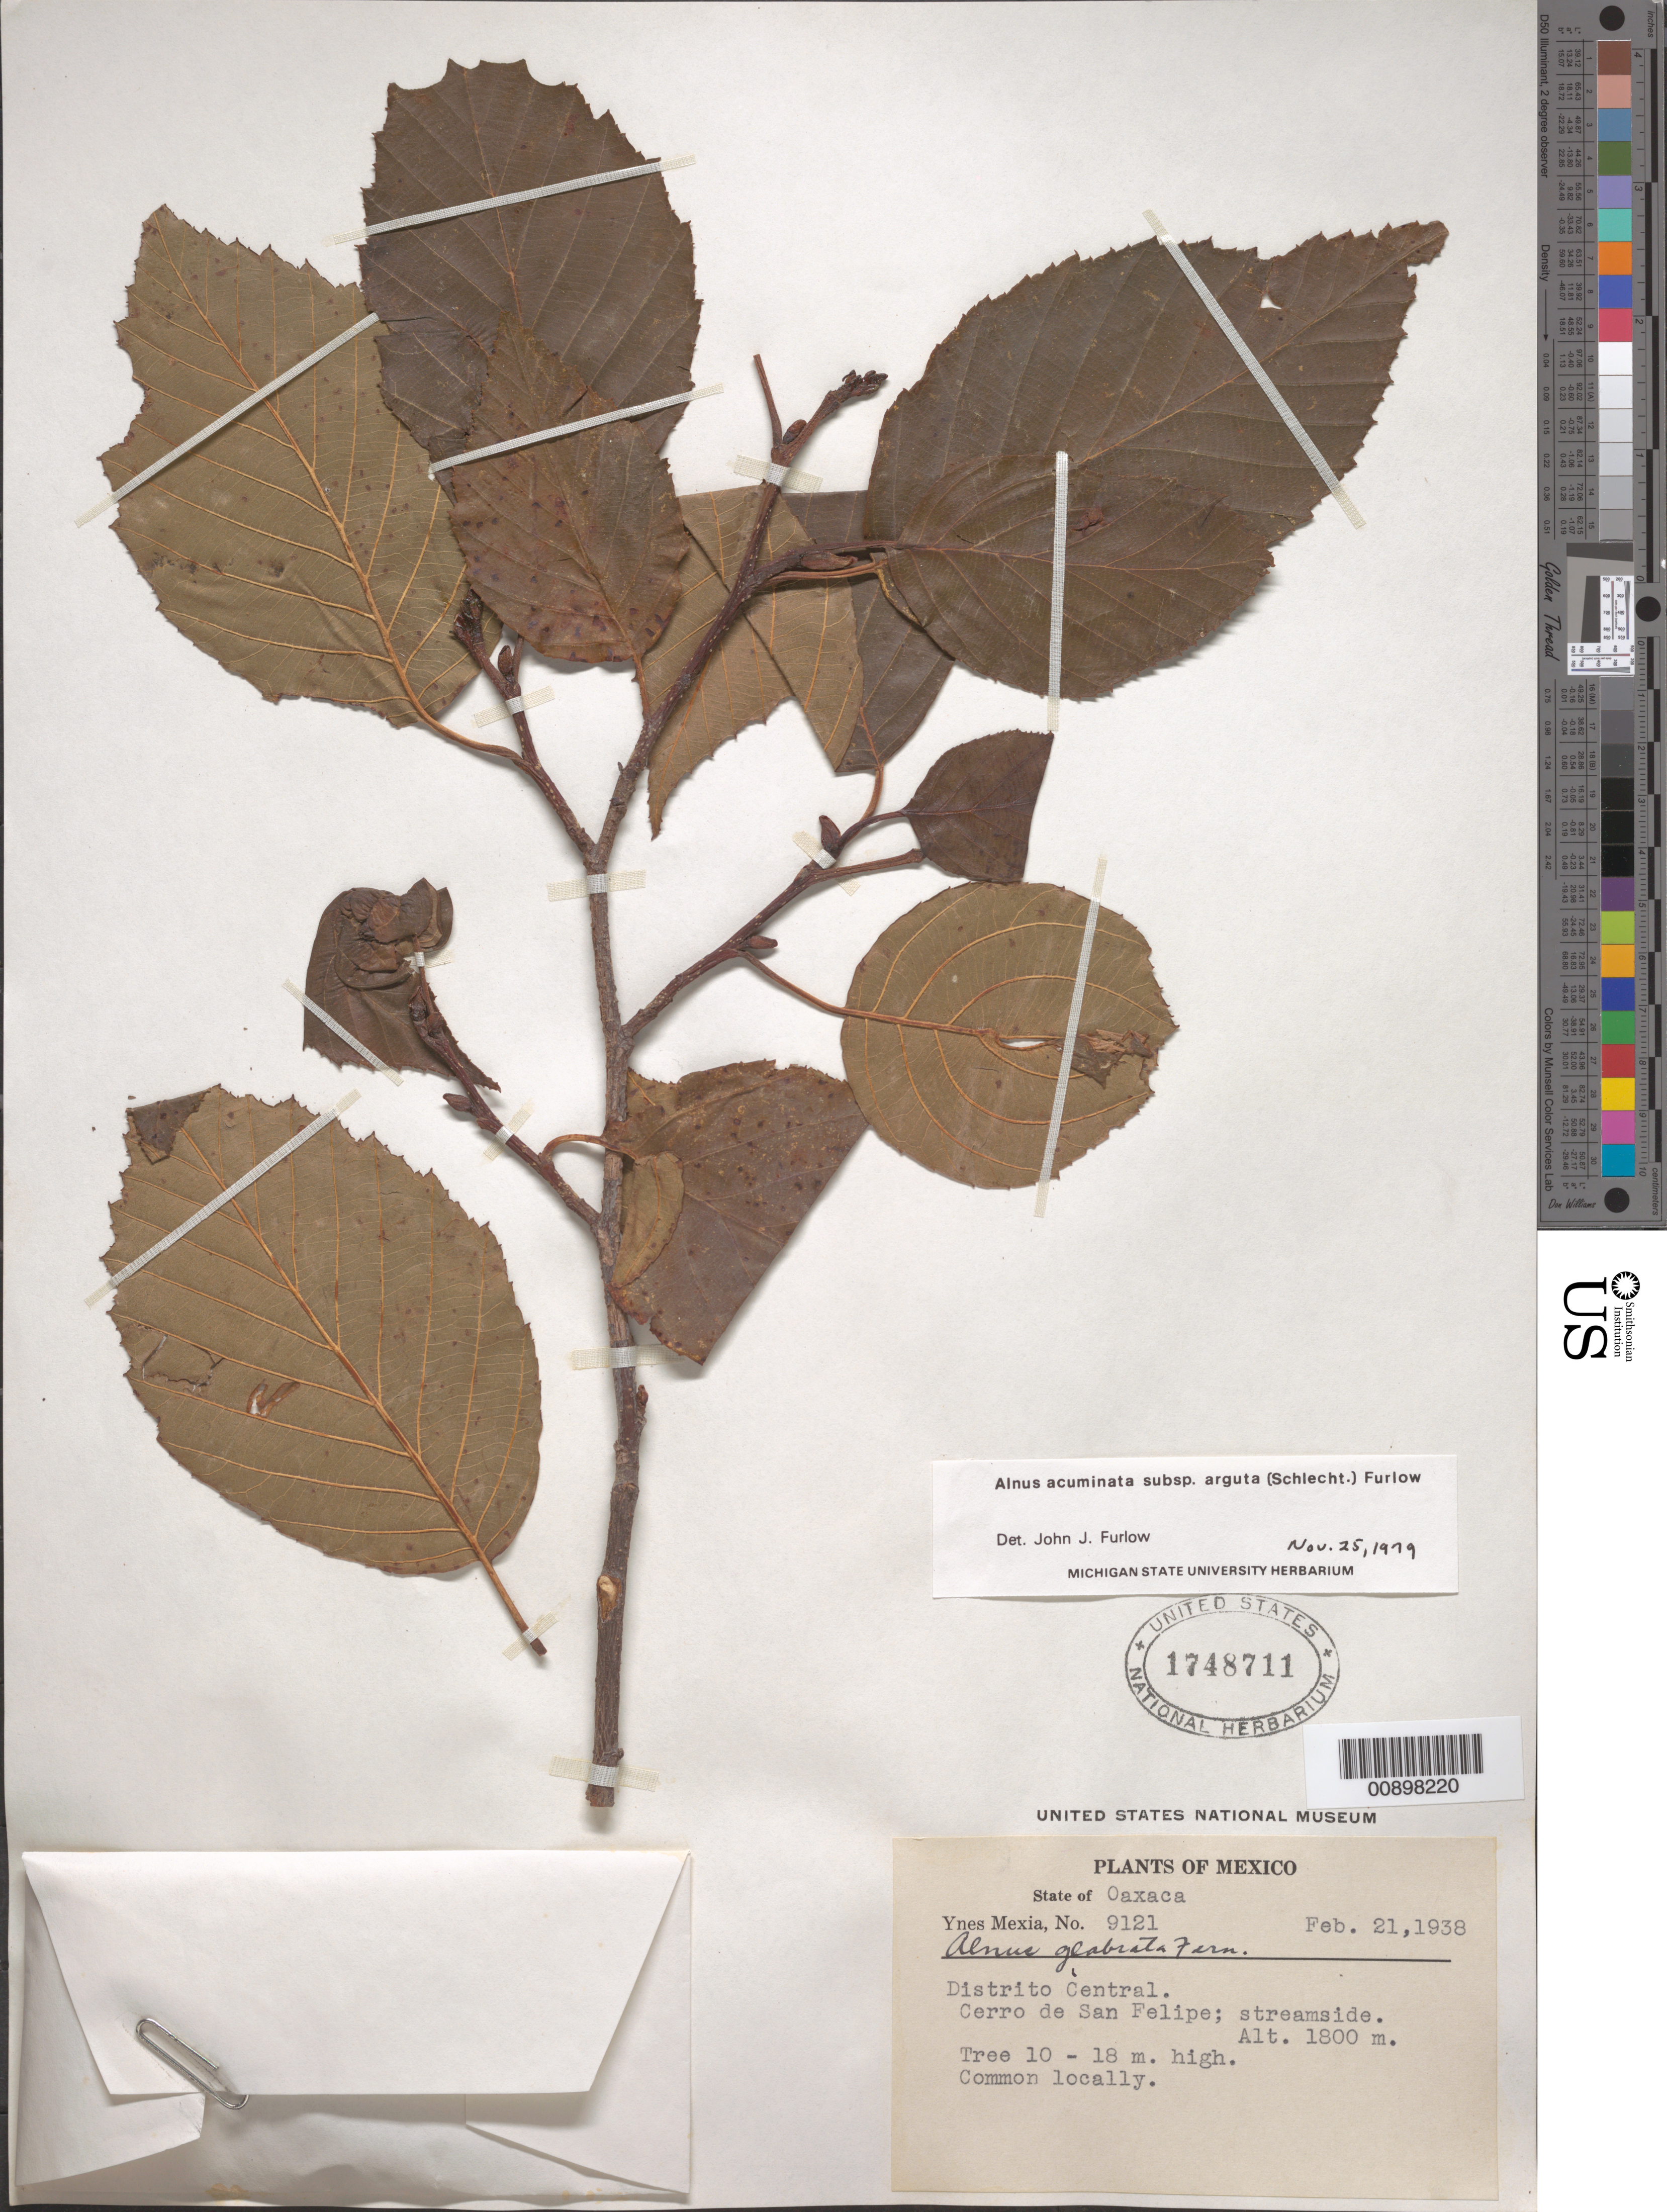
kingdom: Plantae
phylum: Tracheophyta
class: Magnoliopsida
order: Fagales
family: Betulaceae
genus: Alnus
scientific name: Alnus acuminata subsp. arguta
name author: (Schltdl.) Furlow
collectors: Y. Mexia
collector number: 9121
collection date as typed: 21 Feb 1938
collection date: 1938-02-21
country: Mexico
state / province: Oaxaca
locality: State of Oaxaca. Distrito Central. Cerro de San Felipe.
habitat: Streamside.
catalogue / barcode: US 1748711